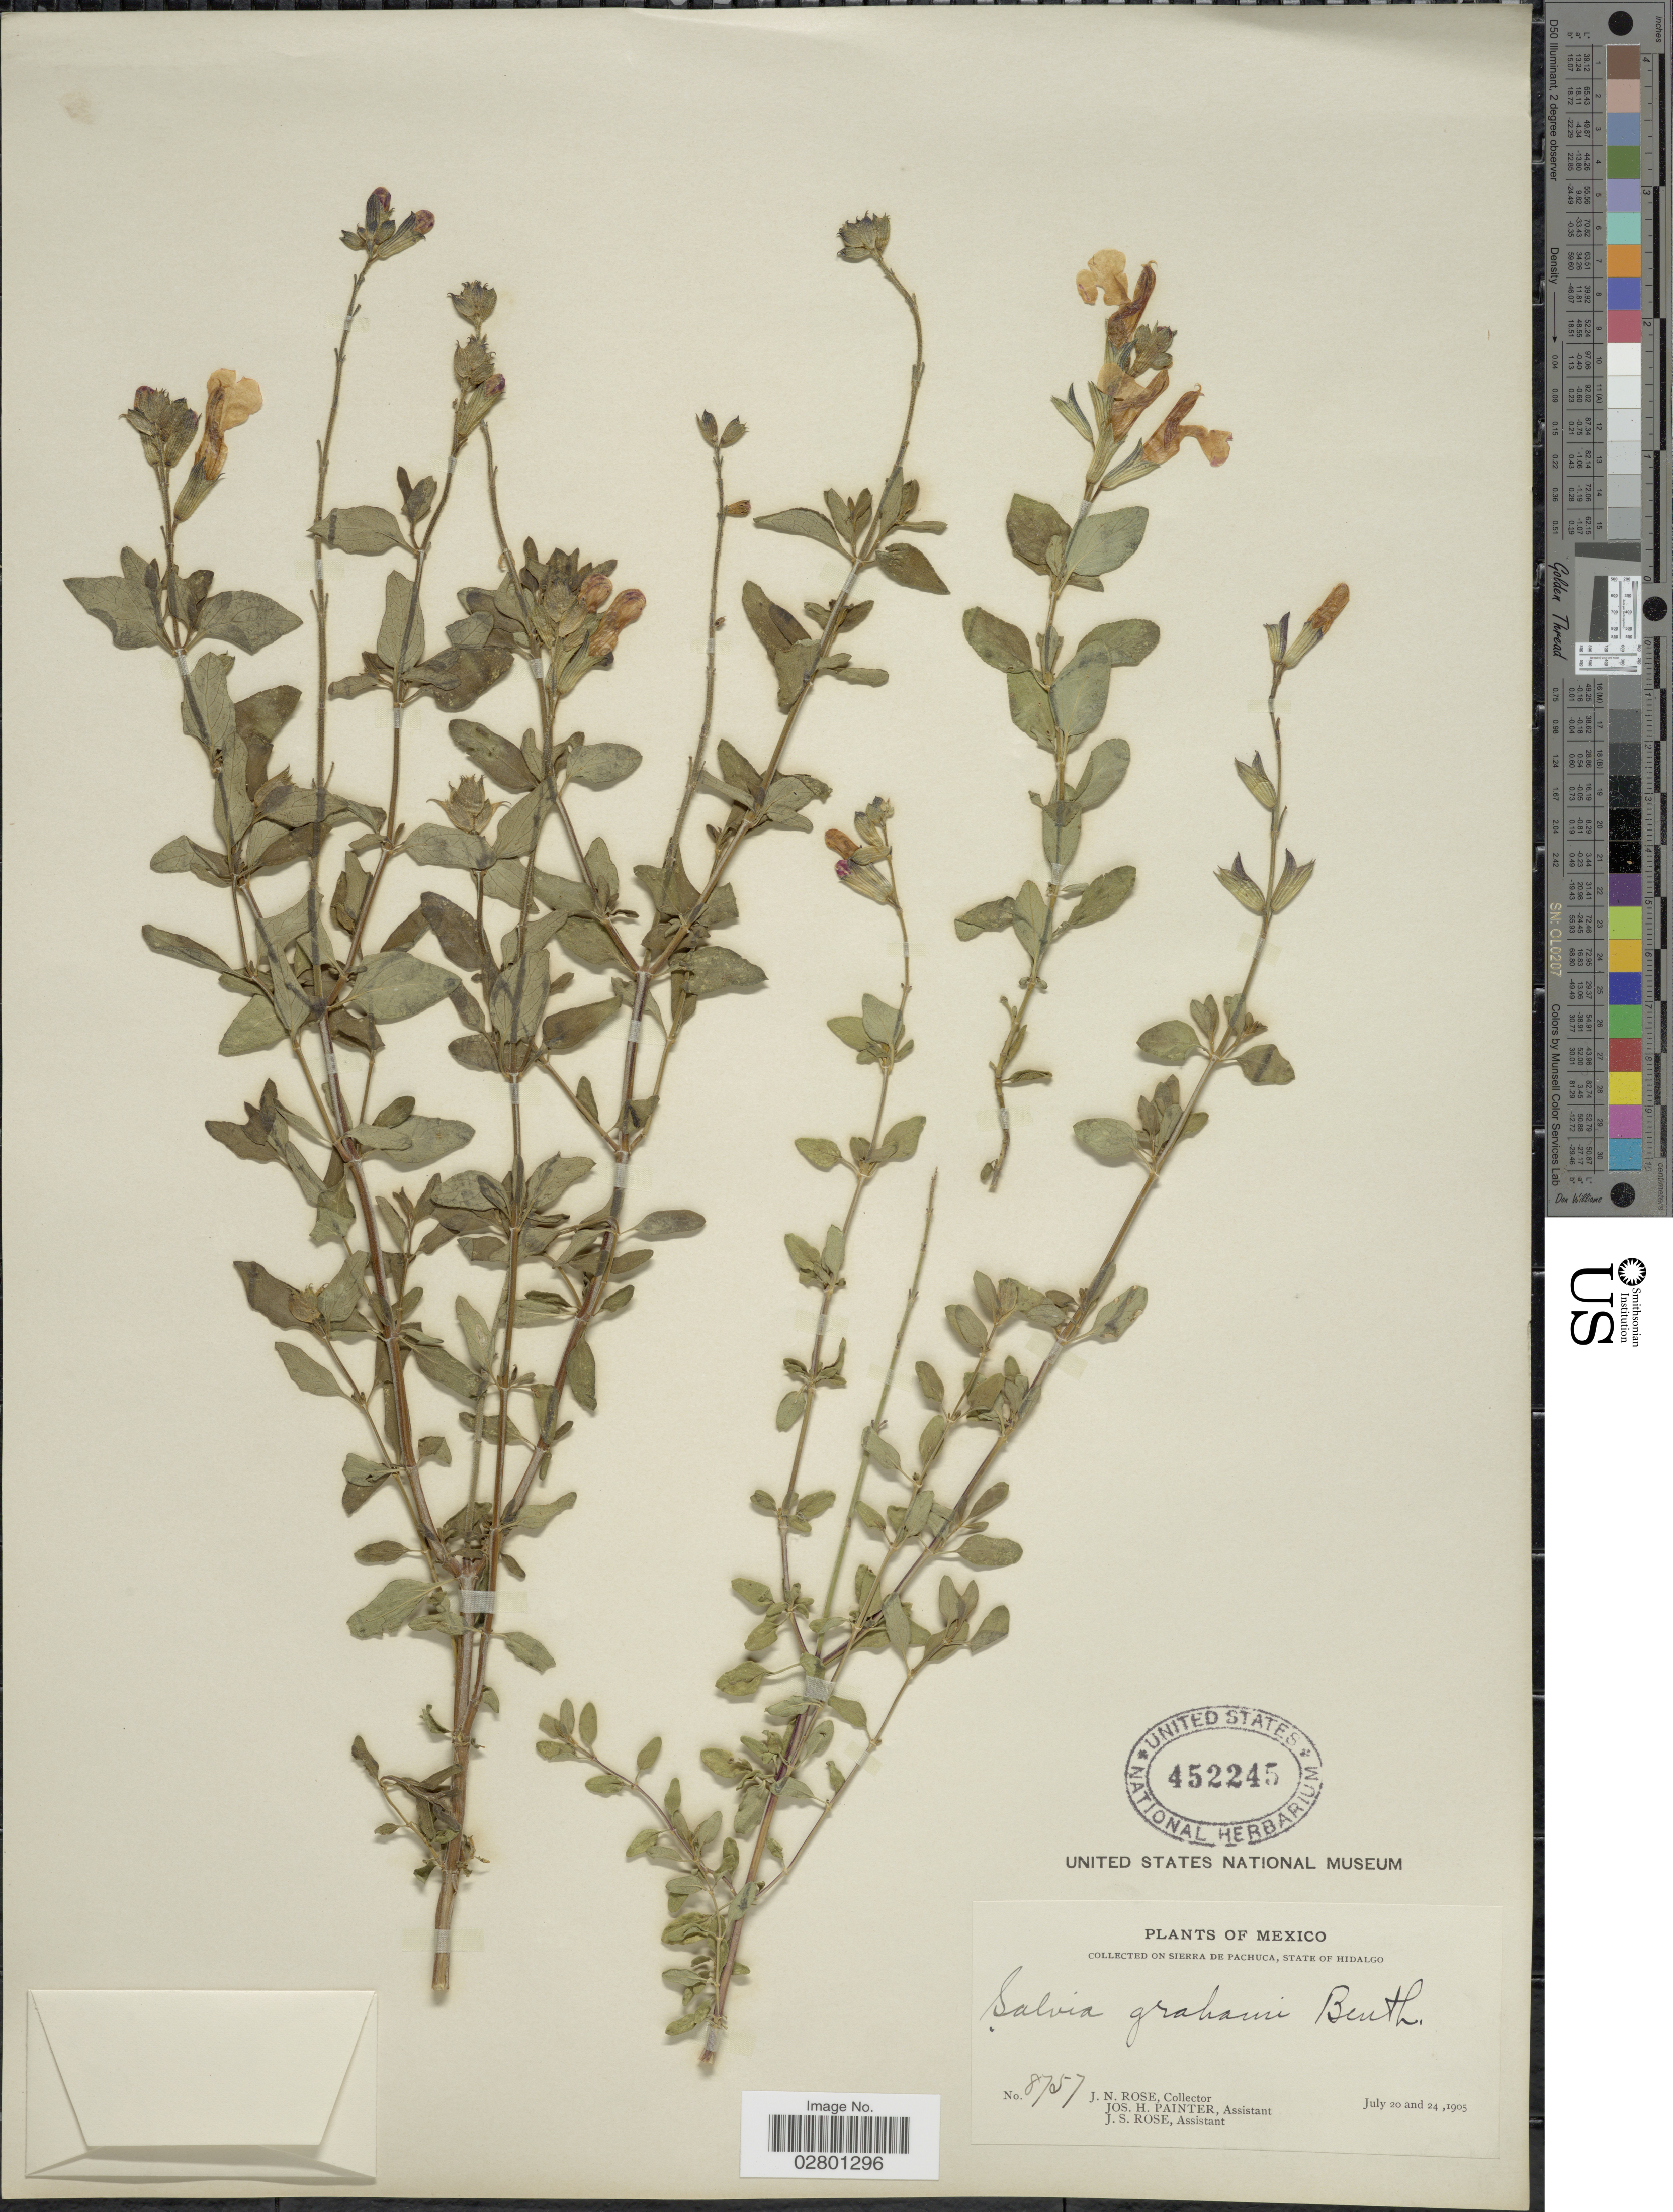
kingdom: Plantae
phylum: Tracheophyta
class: Magnoliopsida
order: Lamiales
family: Lamiaceae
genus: Salvia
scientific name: Salvia grahami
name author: Benth.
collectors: J. N. Rose, J. H. Painter & J. N. Rose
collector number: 8757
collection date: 1905-07-20/1905-07-24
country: Mexico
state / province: Hidalgo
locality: On Sierra de Pachuca.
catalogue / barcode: US 452245